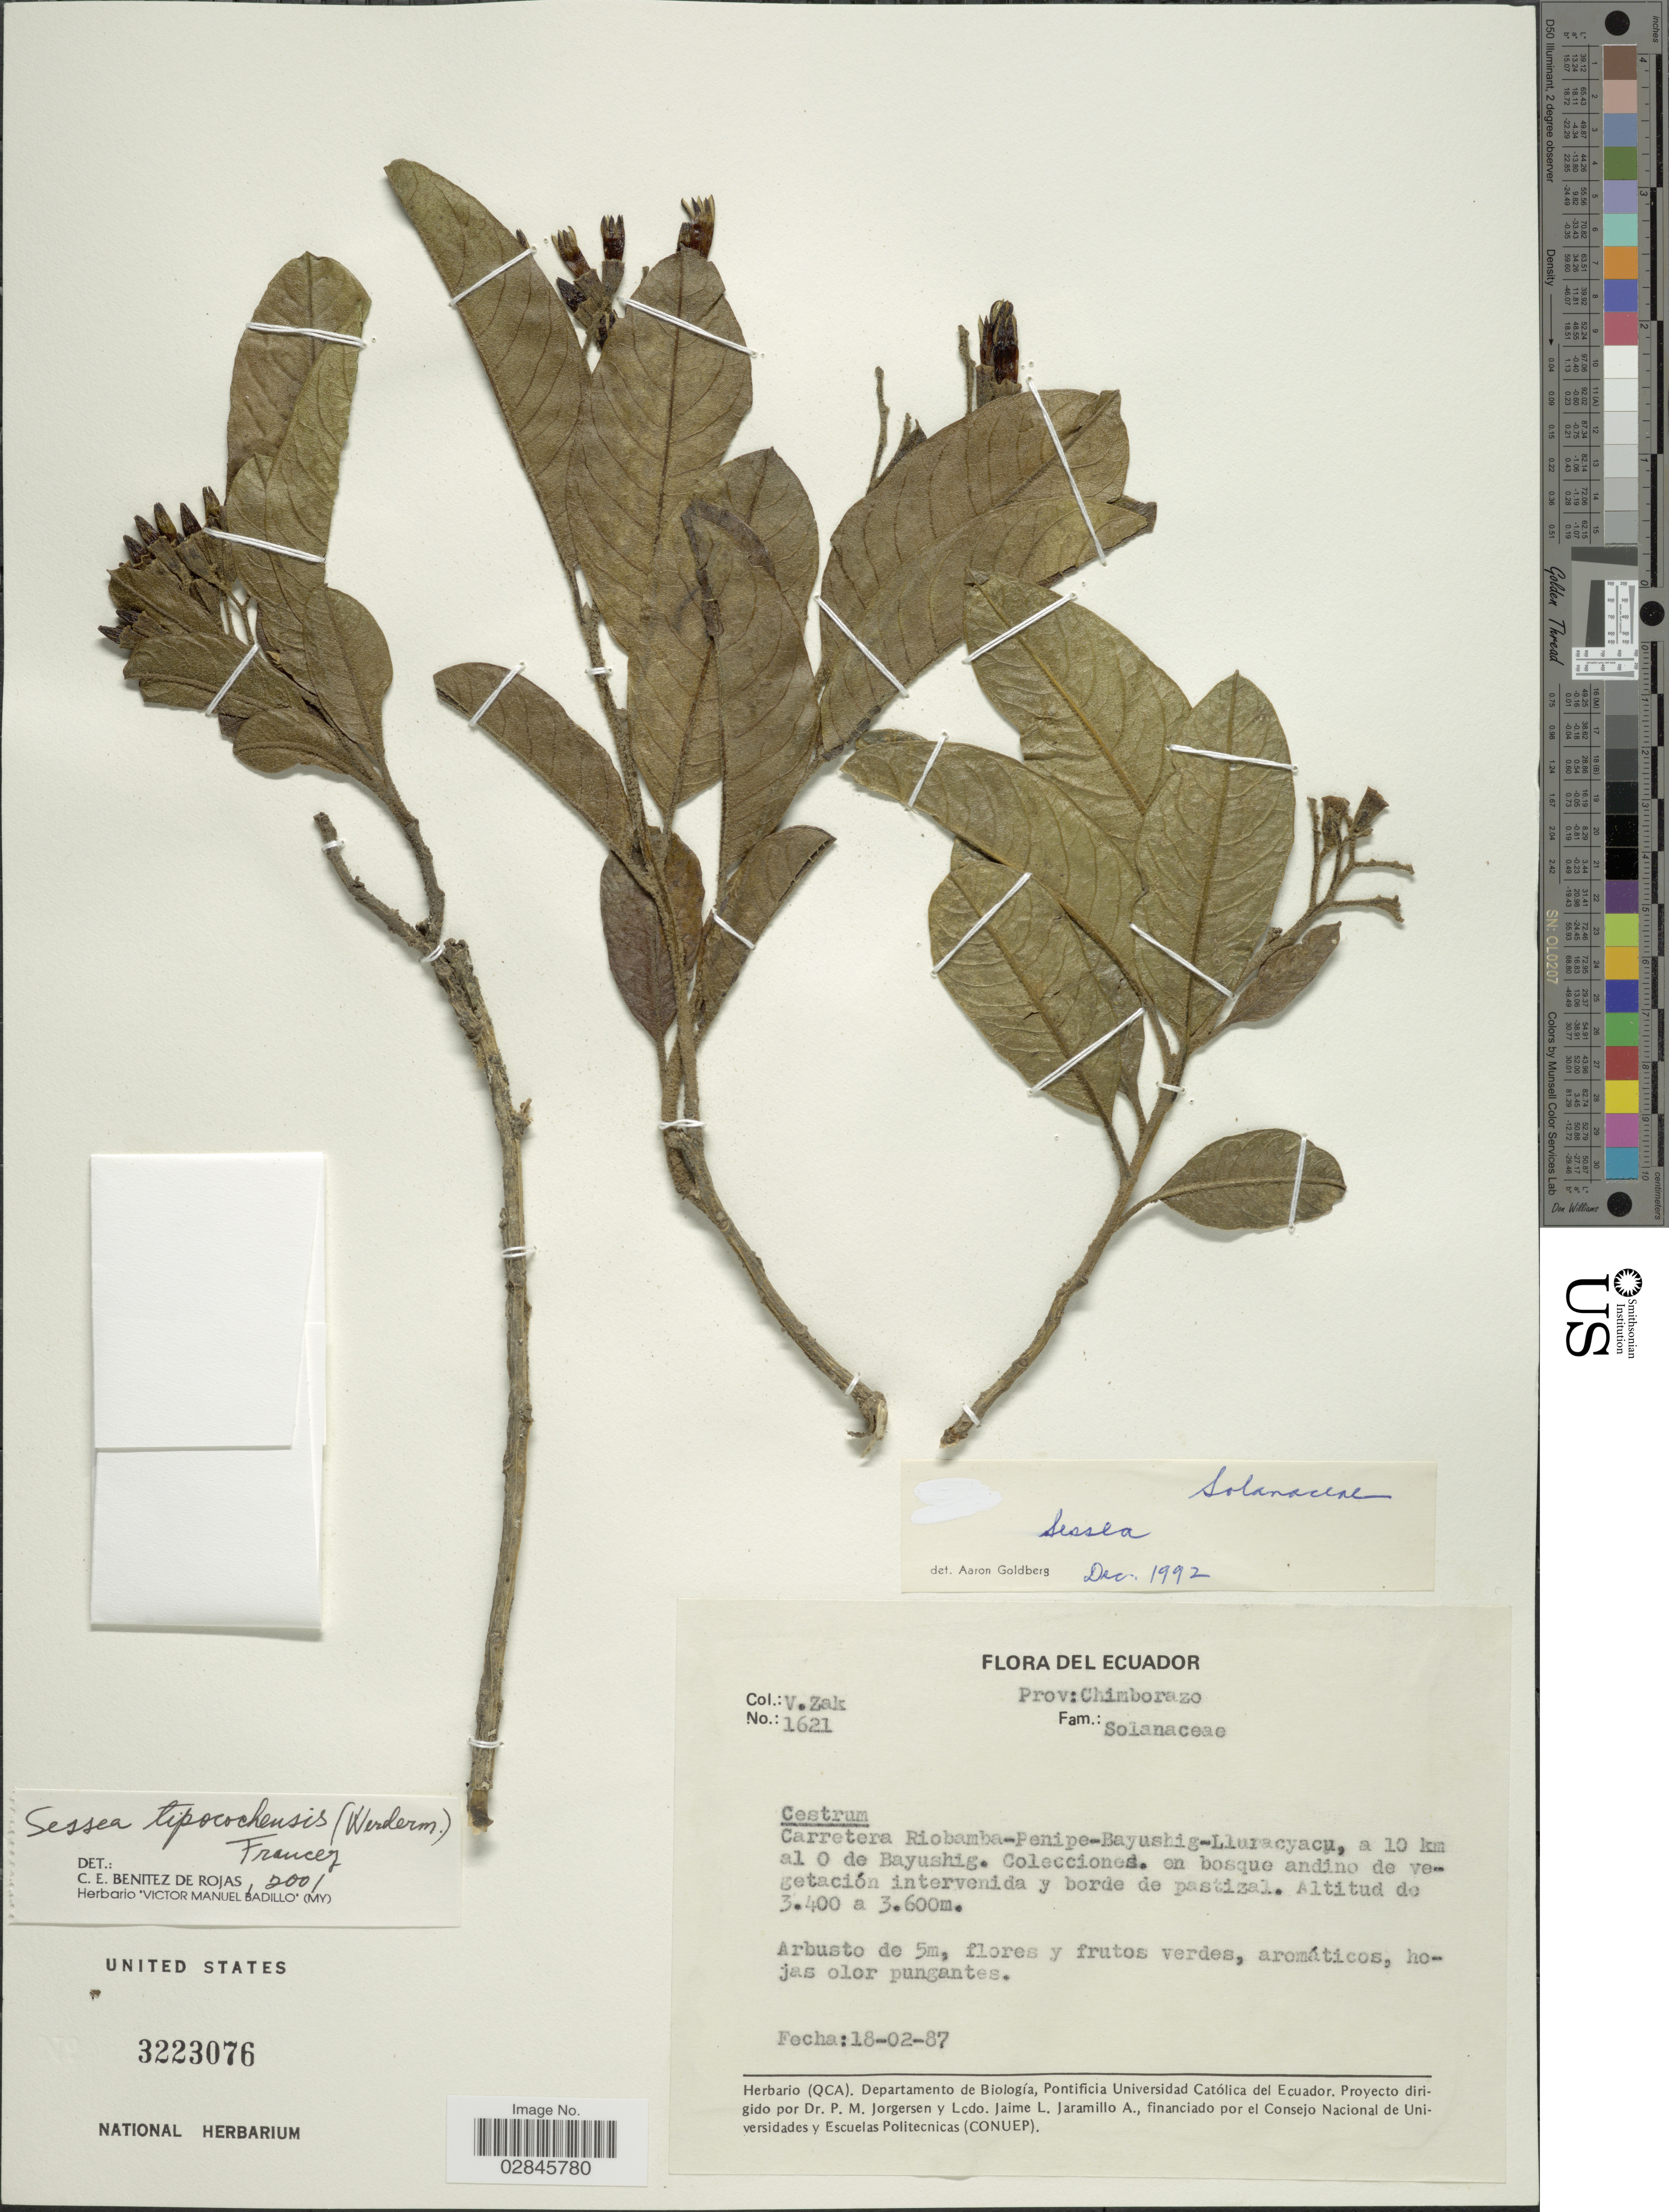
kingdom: Plantae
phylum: Tracheophyta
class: Magnoliopsida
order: Solanales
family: Solanaceae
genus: Sessea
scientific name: Sessea tipocochensis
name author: (Werderm.) Francey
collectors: V. Zak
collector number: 1621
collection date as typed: Transcribed d/m/y: 18/2/87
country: Ecuador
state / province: Chimborazo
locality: Carretera Riobamba-Penipe-Bayushig-Lluracyacu, a 10 km al O de Bayushig.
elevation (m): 3400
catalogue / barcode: US 3223076